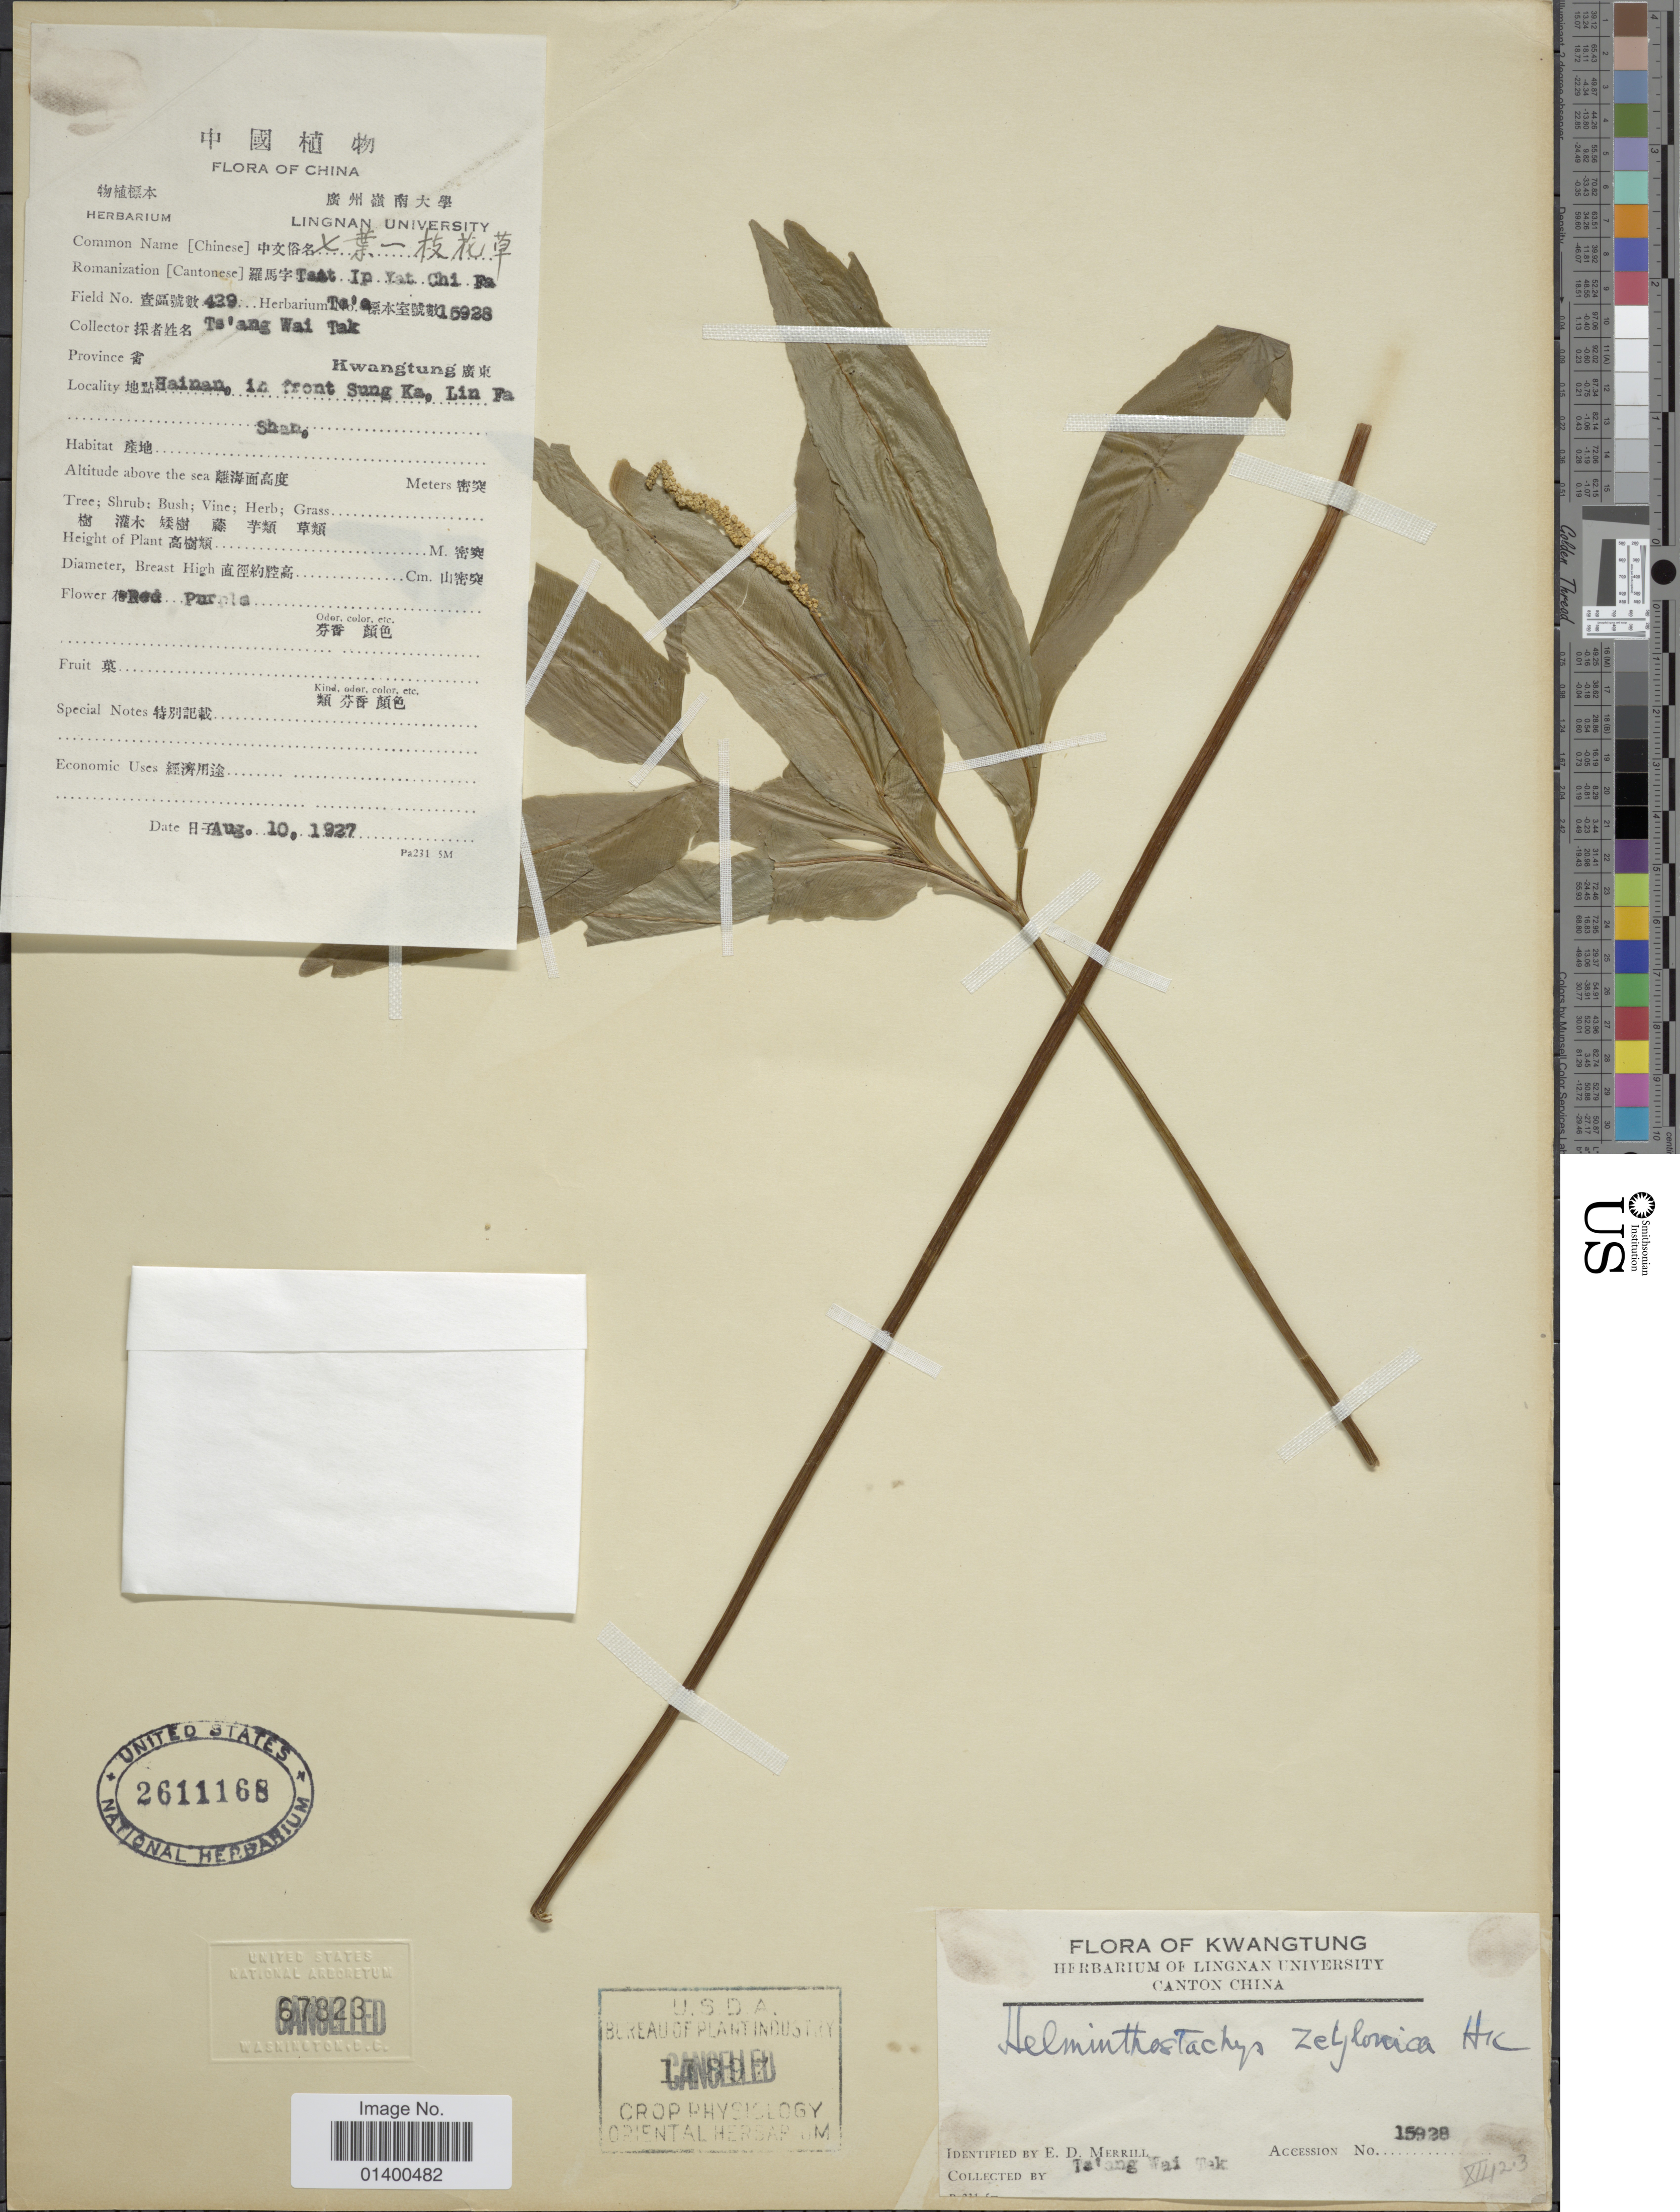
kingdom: Plantae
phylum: Tracheophyta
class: Polypodiopsida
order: Ophioglossales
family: Ophioglossaceae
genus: Helminthostachys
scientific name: Helminthostachys zeylanica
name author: (L.) Hook.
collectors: T. Tak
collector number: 439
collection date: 1927-08-10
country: China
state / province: Hainan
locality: Province Kwangtung, in front Sung Ka, Lin Fa Shan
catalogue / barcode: US 2611168